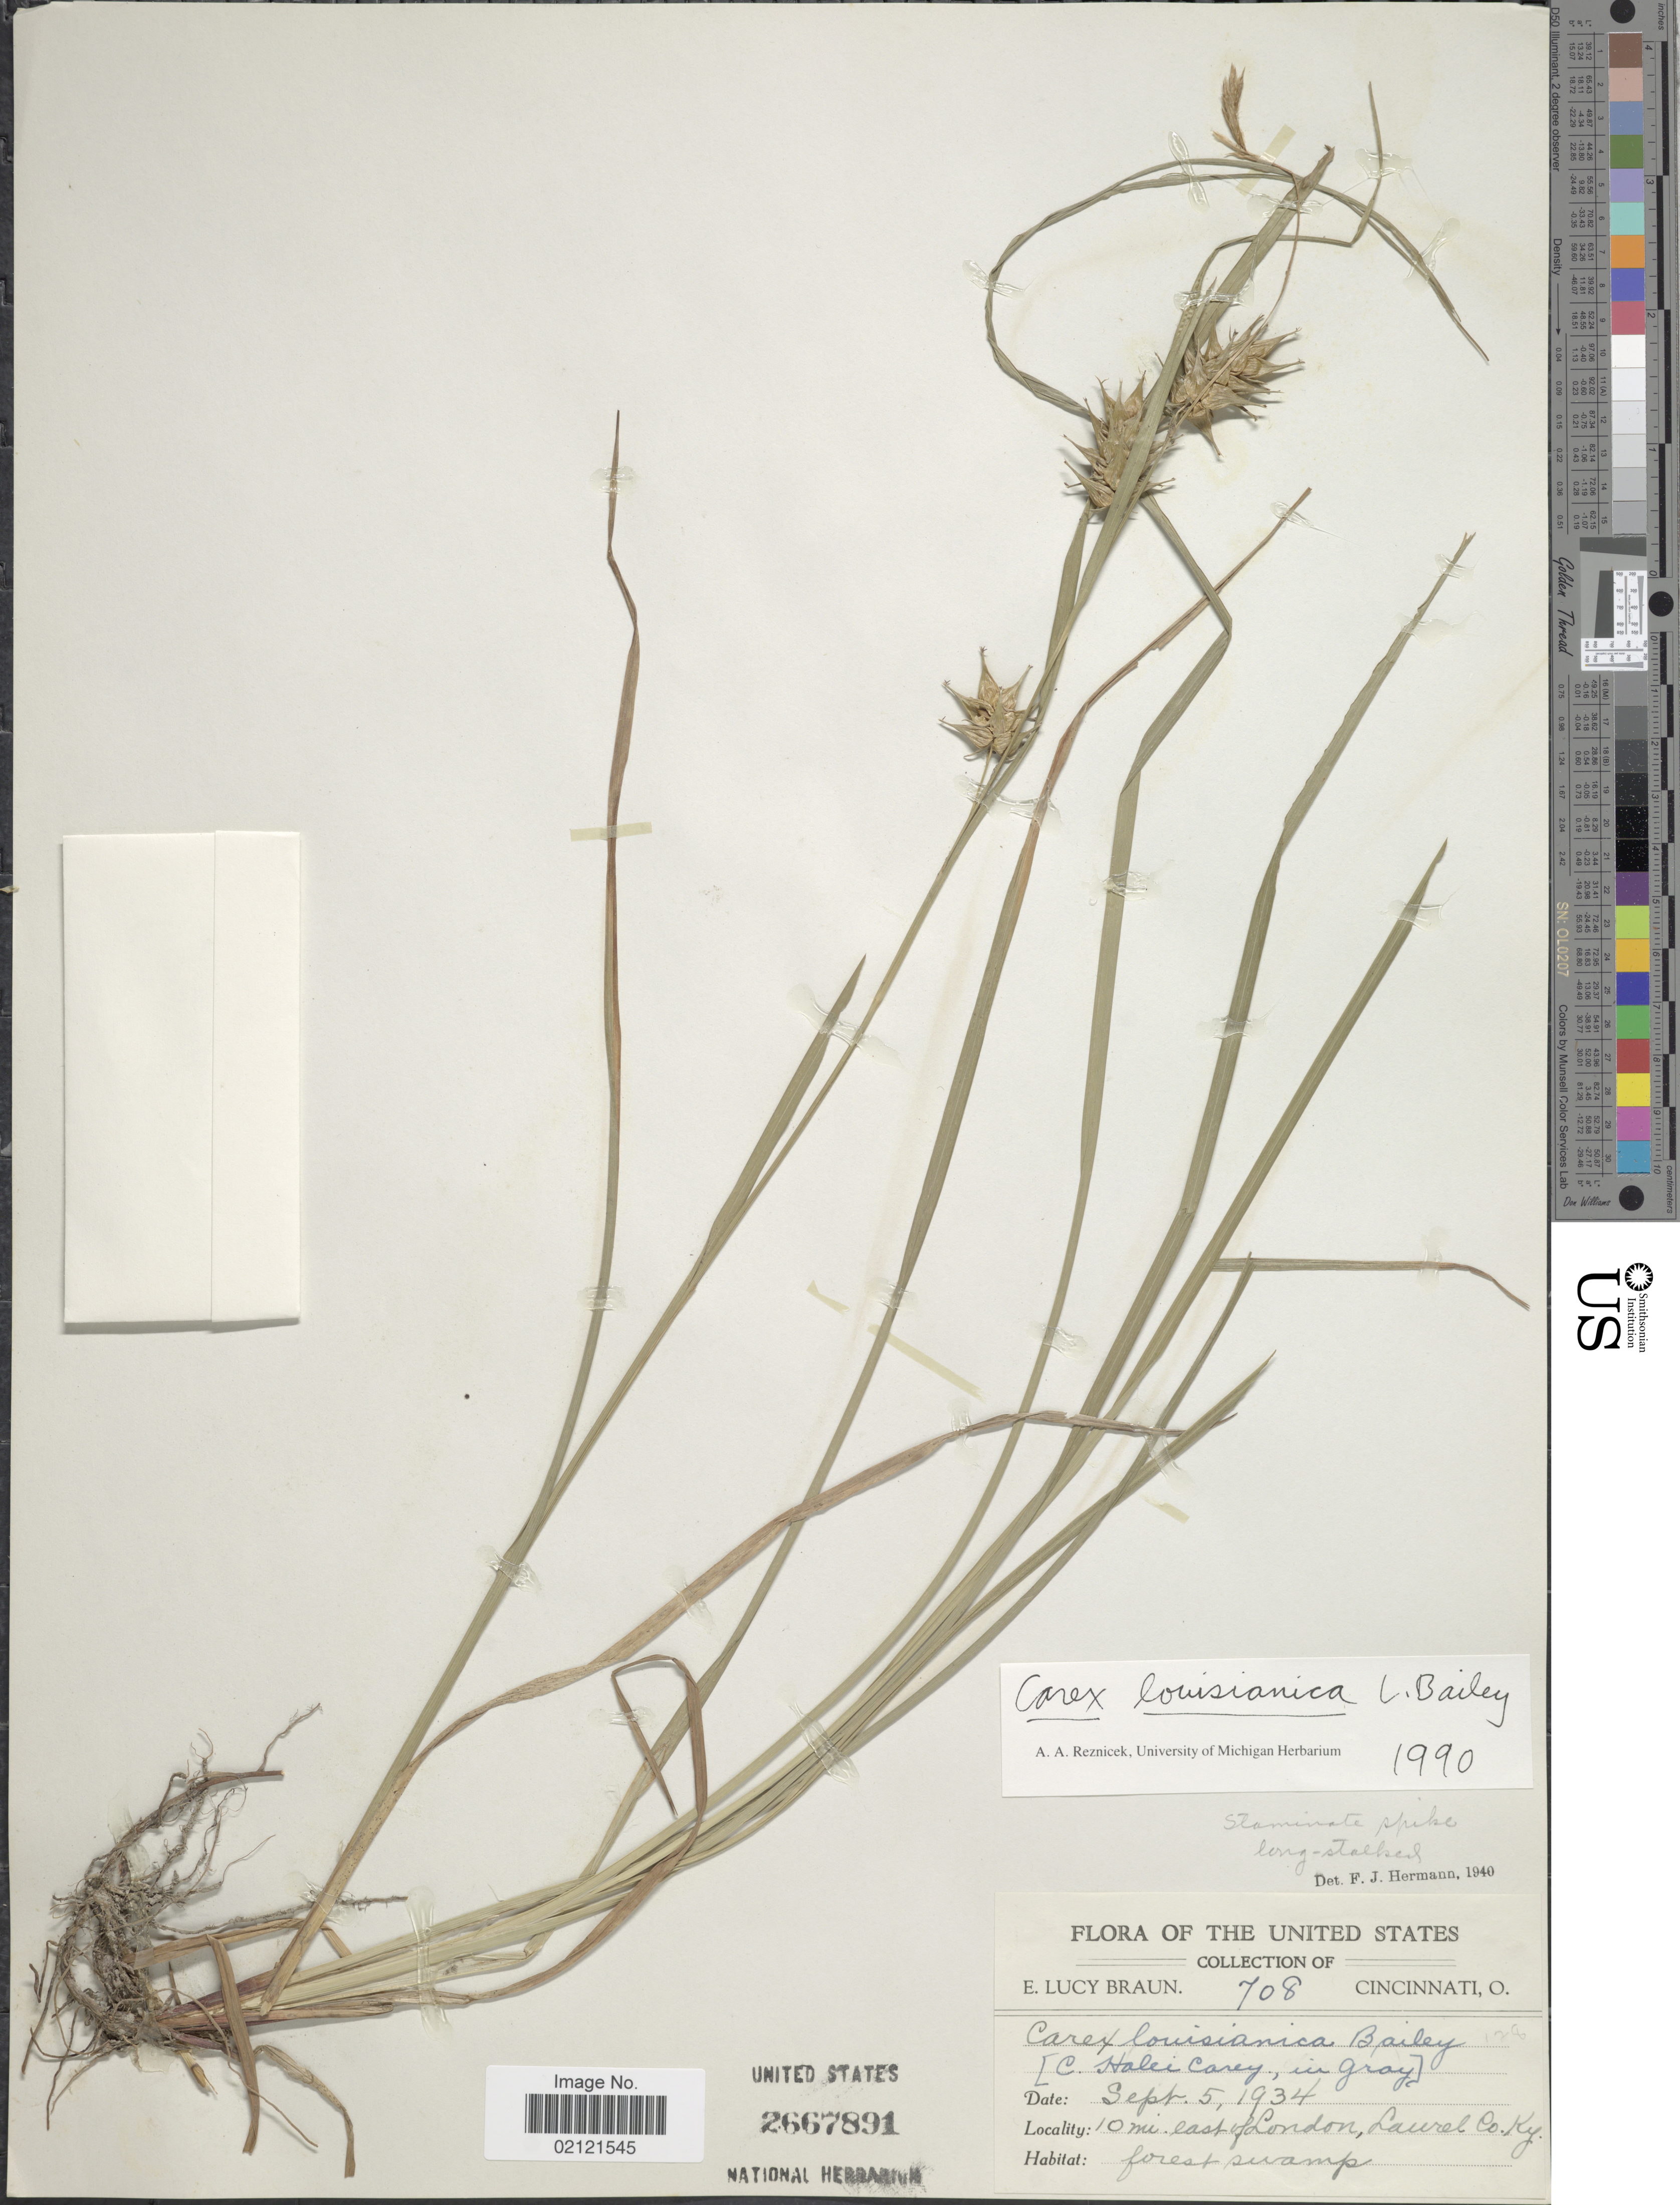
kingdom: Plantae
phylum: Tracheophyta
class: Liliopsida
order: Poales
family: Cyperaceae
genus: Carex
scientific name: Carex louisianica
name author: L.H. Bailey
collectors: E. L. Braun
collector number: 708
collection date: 1934-09-05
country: United States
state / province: Kentucky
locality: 10 mi. east of London, Laurel Co.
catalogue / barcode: US 2667891